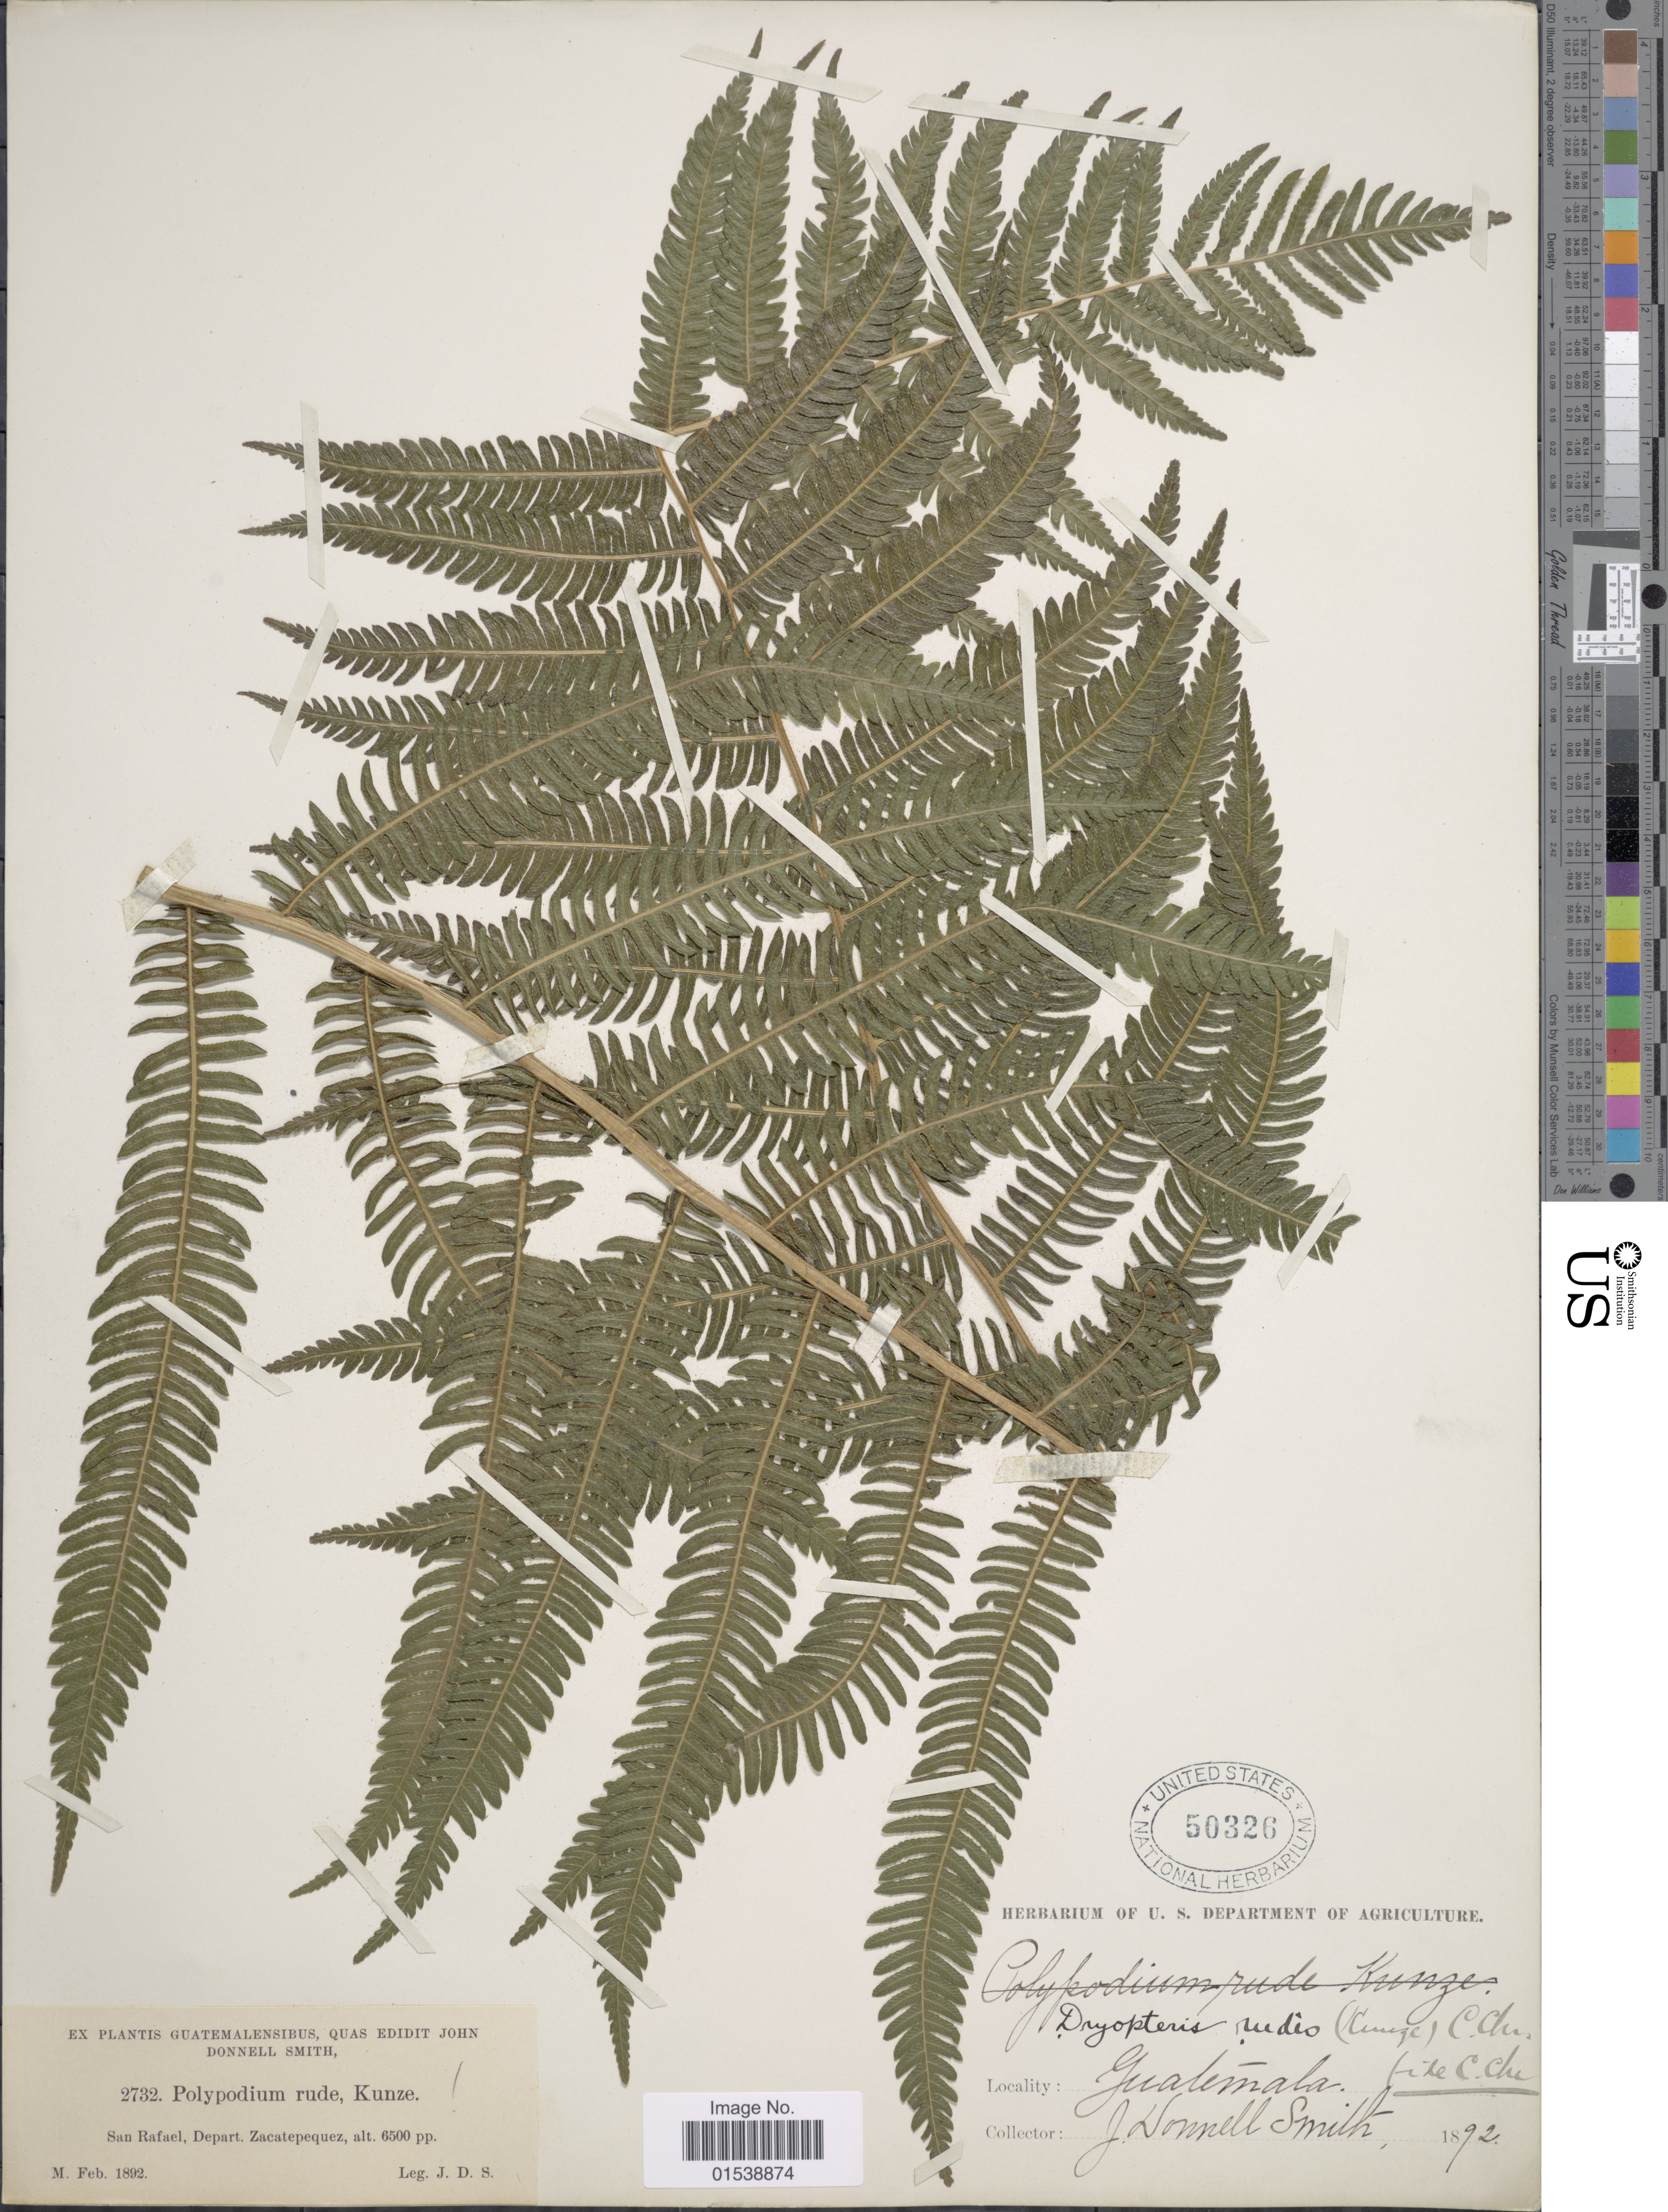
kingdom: Plantae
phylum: Tracheophyta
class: Polypodiopsida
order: Polypodiales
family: Thelypteridaceae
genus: Amauropelta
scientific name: Amauropelta rudis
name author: (Kunze) Pic. Serm.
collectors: J. Donnell Smith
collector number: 2732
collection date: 1892-02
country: Guatemala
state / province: Sacatepéquez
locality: San Rafael, Depart. Zacatepequez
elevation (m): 1981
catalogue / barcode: US 50326